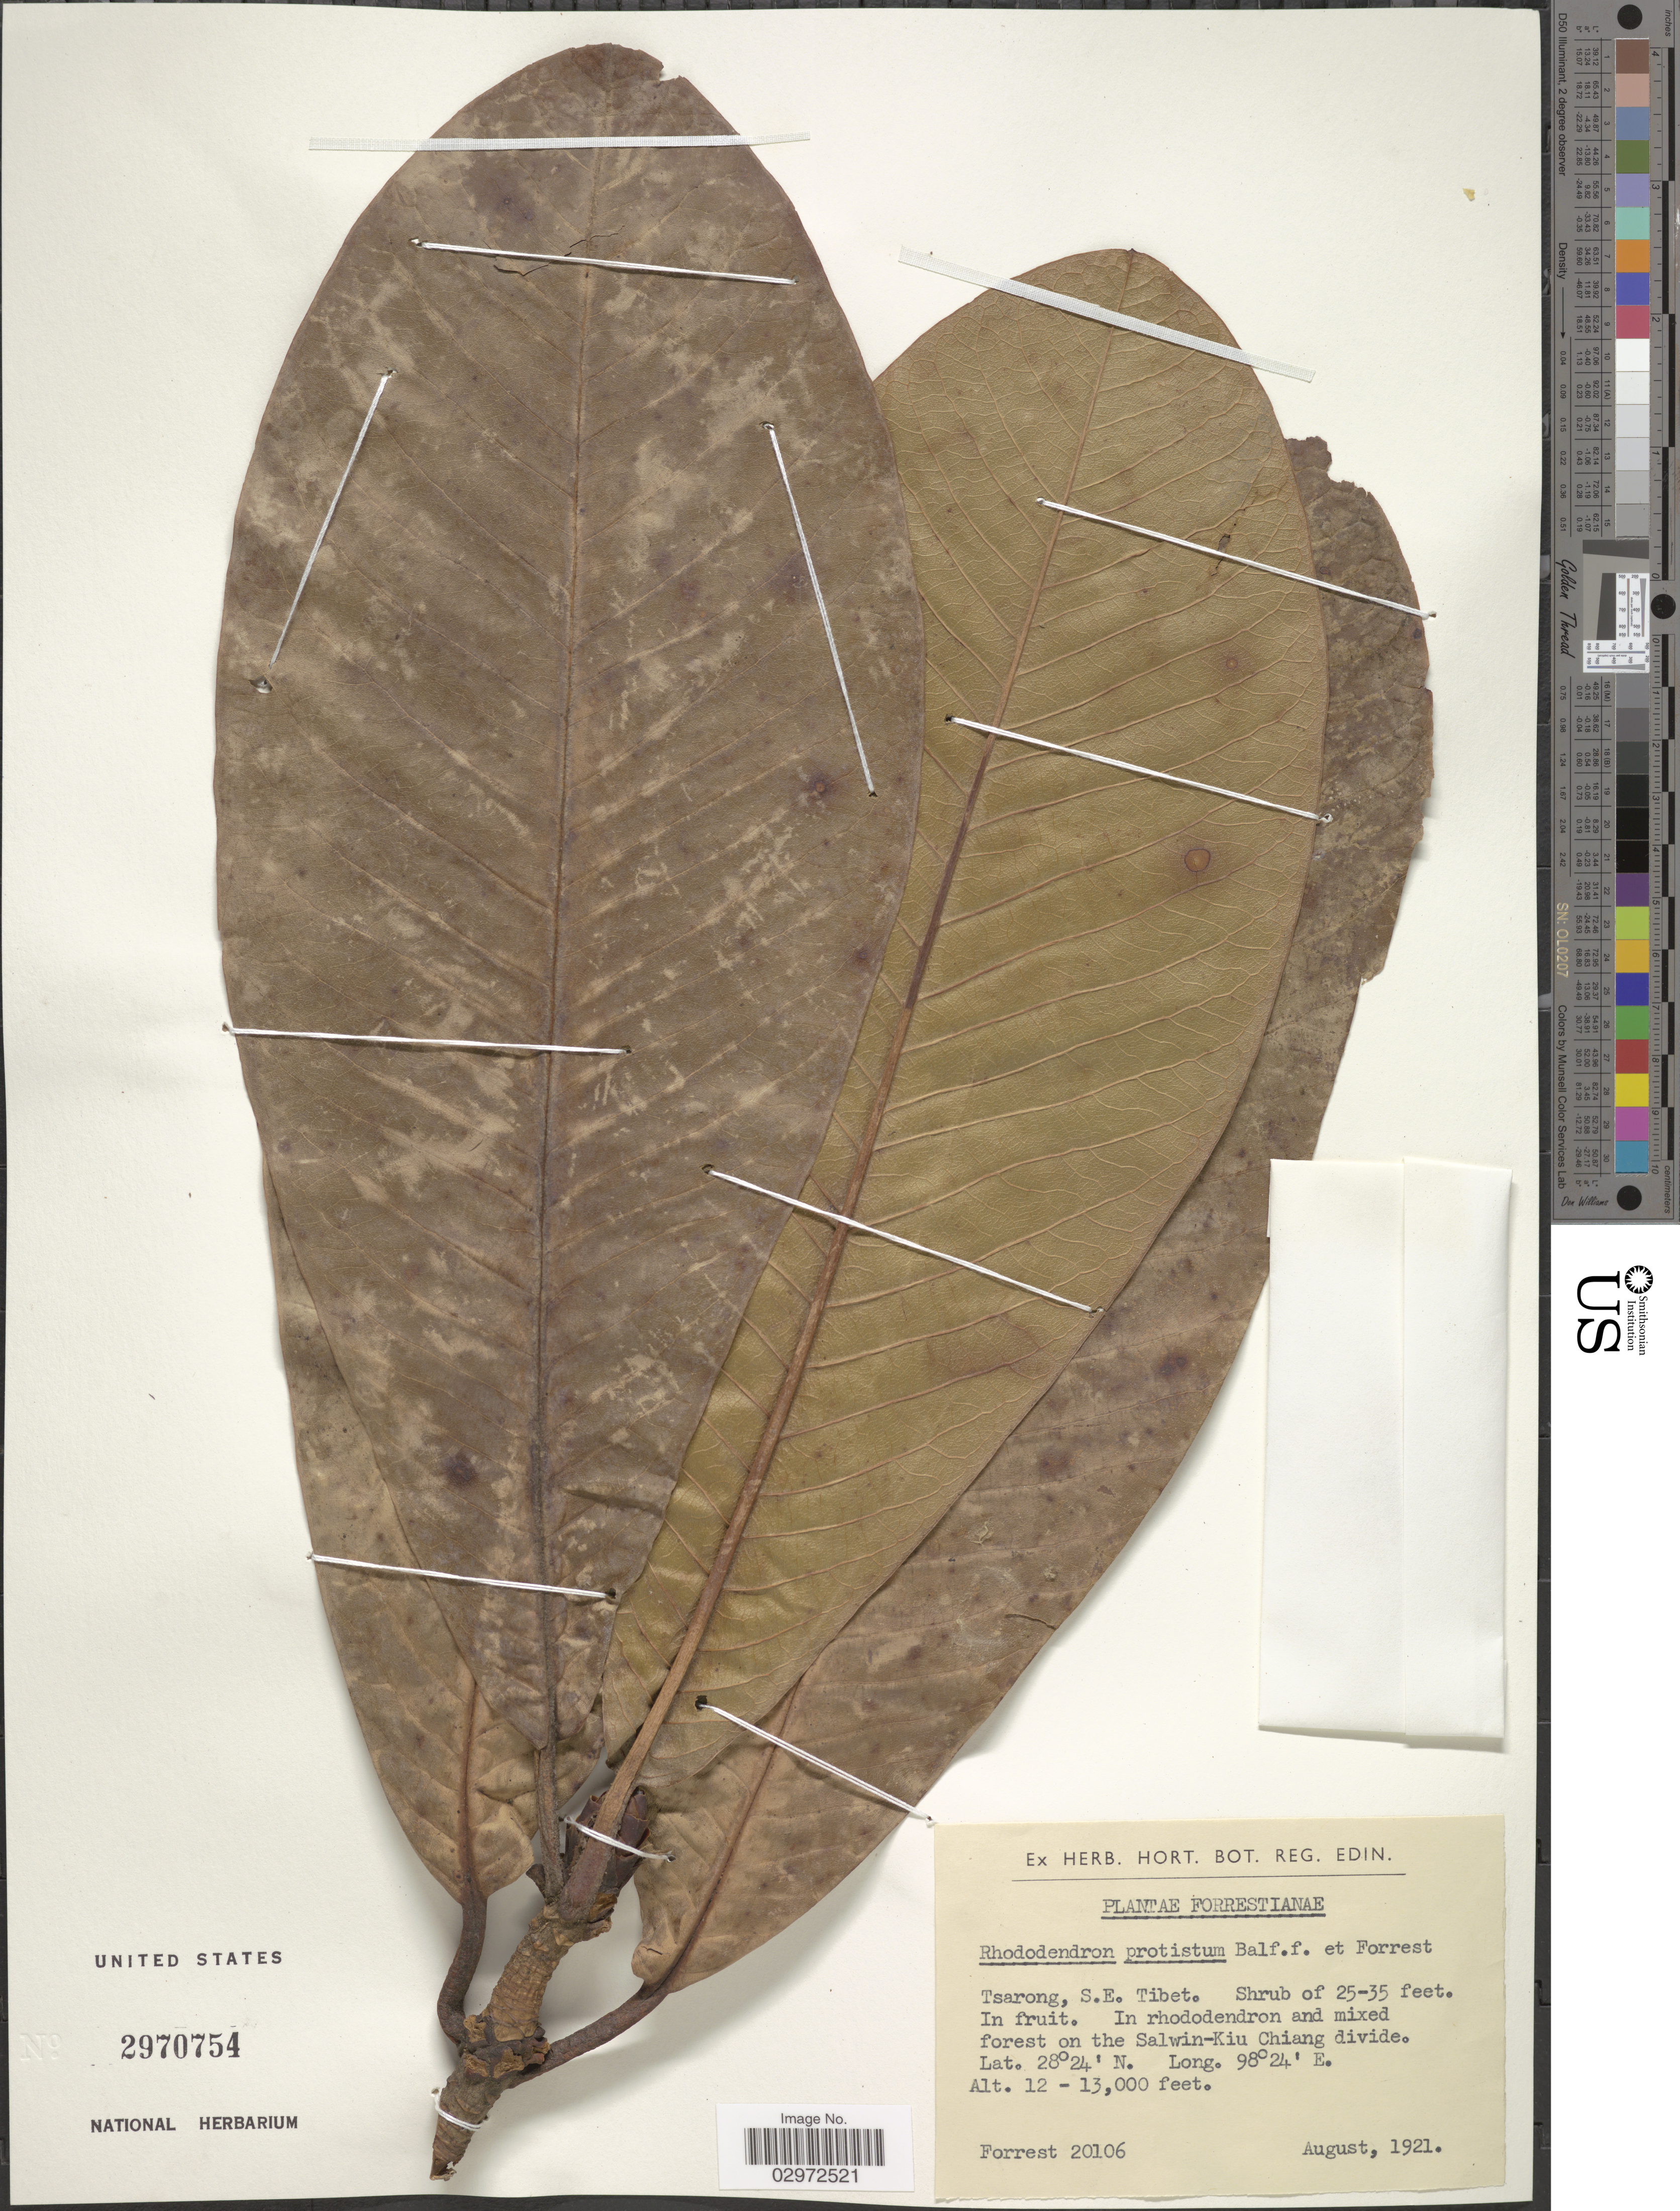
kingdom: Plantae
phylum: Tracheophyta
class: Magnoliopsida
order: Ericales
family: Ericaceae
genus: Rhododendron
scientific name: Rhododendron protistum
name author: Balf. f. & Forrest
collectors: -. Forrest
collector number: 20106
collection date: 1921-08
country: China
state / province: Xizang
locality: Tsarong, S.E. Tibet, On the Salwin-Kiu Chiang divide.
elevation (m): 3658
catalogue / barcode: US 2970754